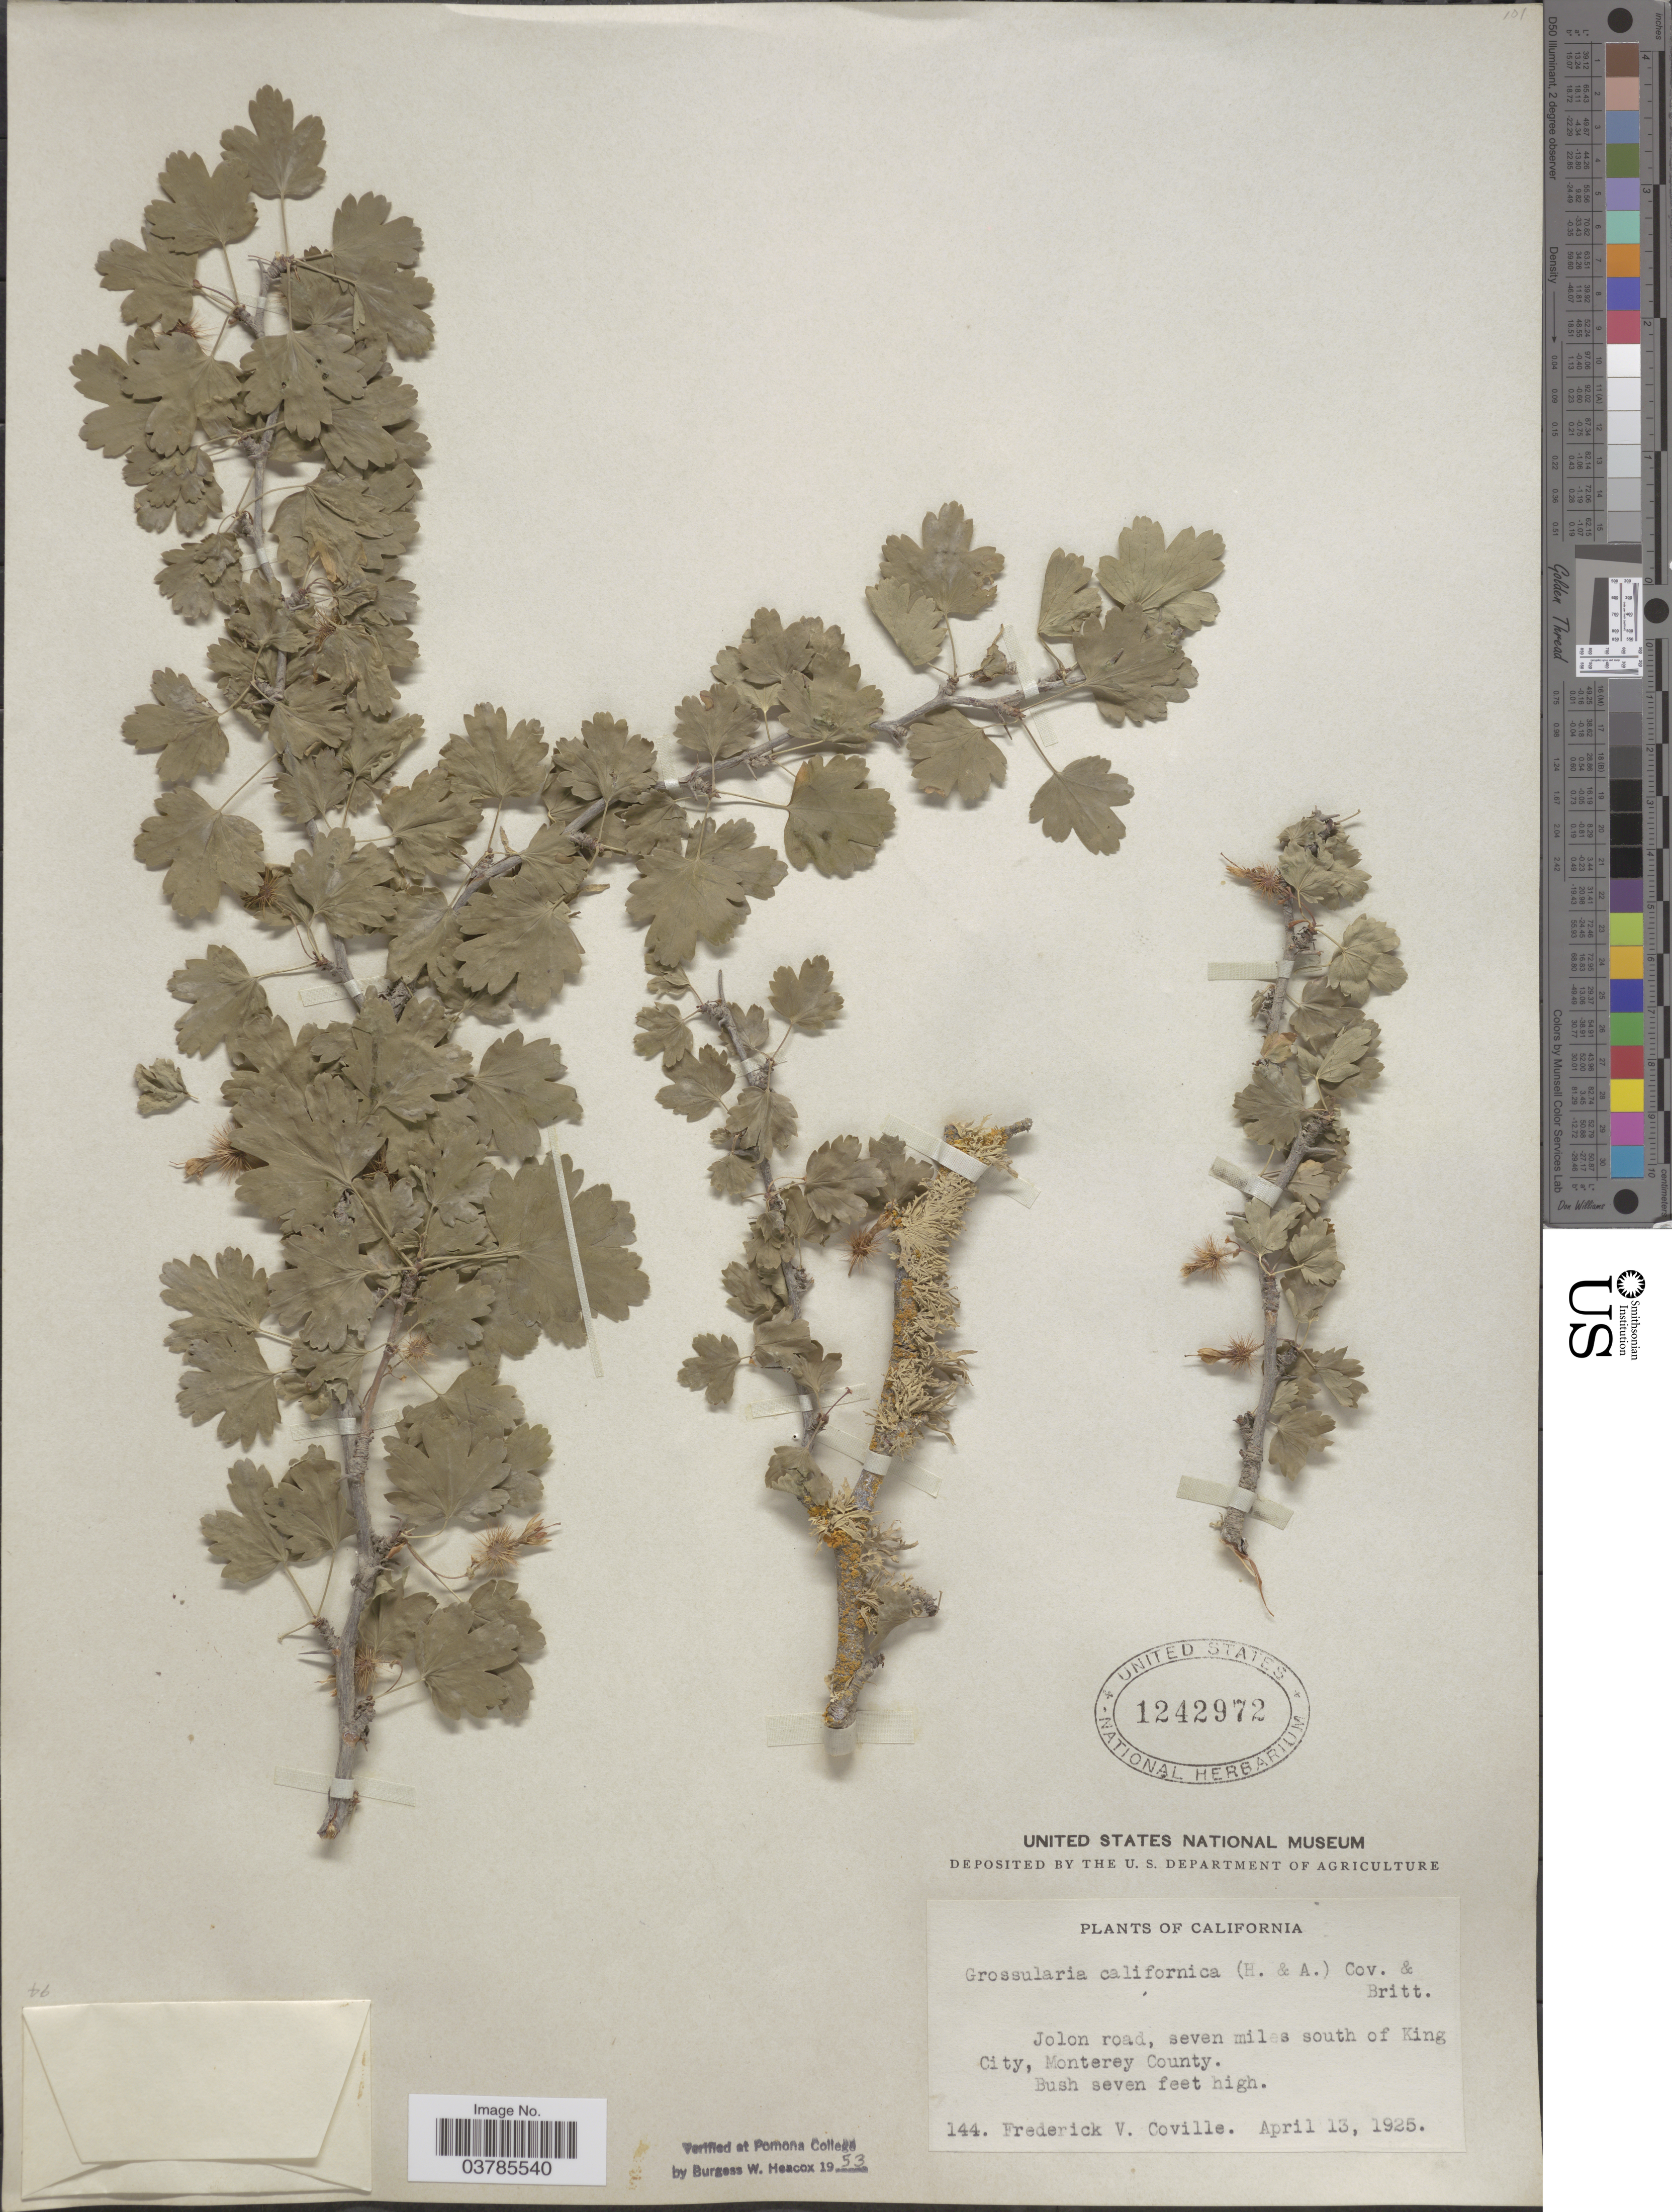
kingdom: Plantae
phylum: Tracheophyta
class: Magnoliopsida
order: Saxifragales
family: Grossulariaceae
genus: Ribes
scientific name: Ribes californicum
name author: Hook. & Arn.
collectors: F. V. Coville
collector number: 144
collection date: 1925-04-13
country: United States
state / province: California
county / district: Monterey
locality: Jolon road, seven miles south of King City, Monterey County.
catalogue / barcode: US 1242972